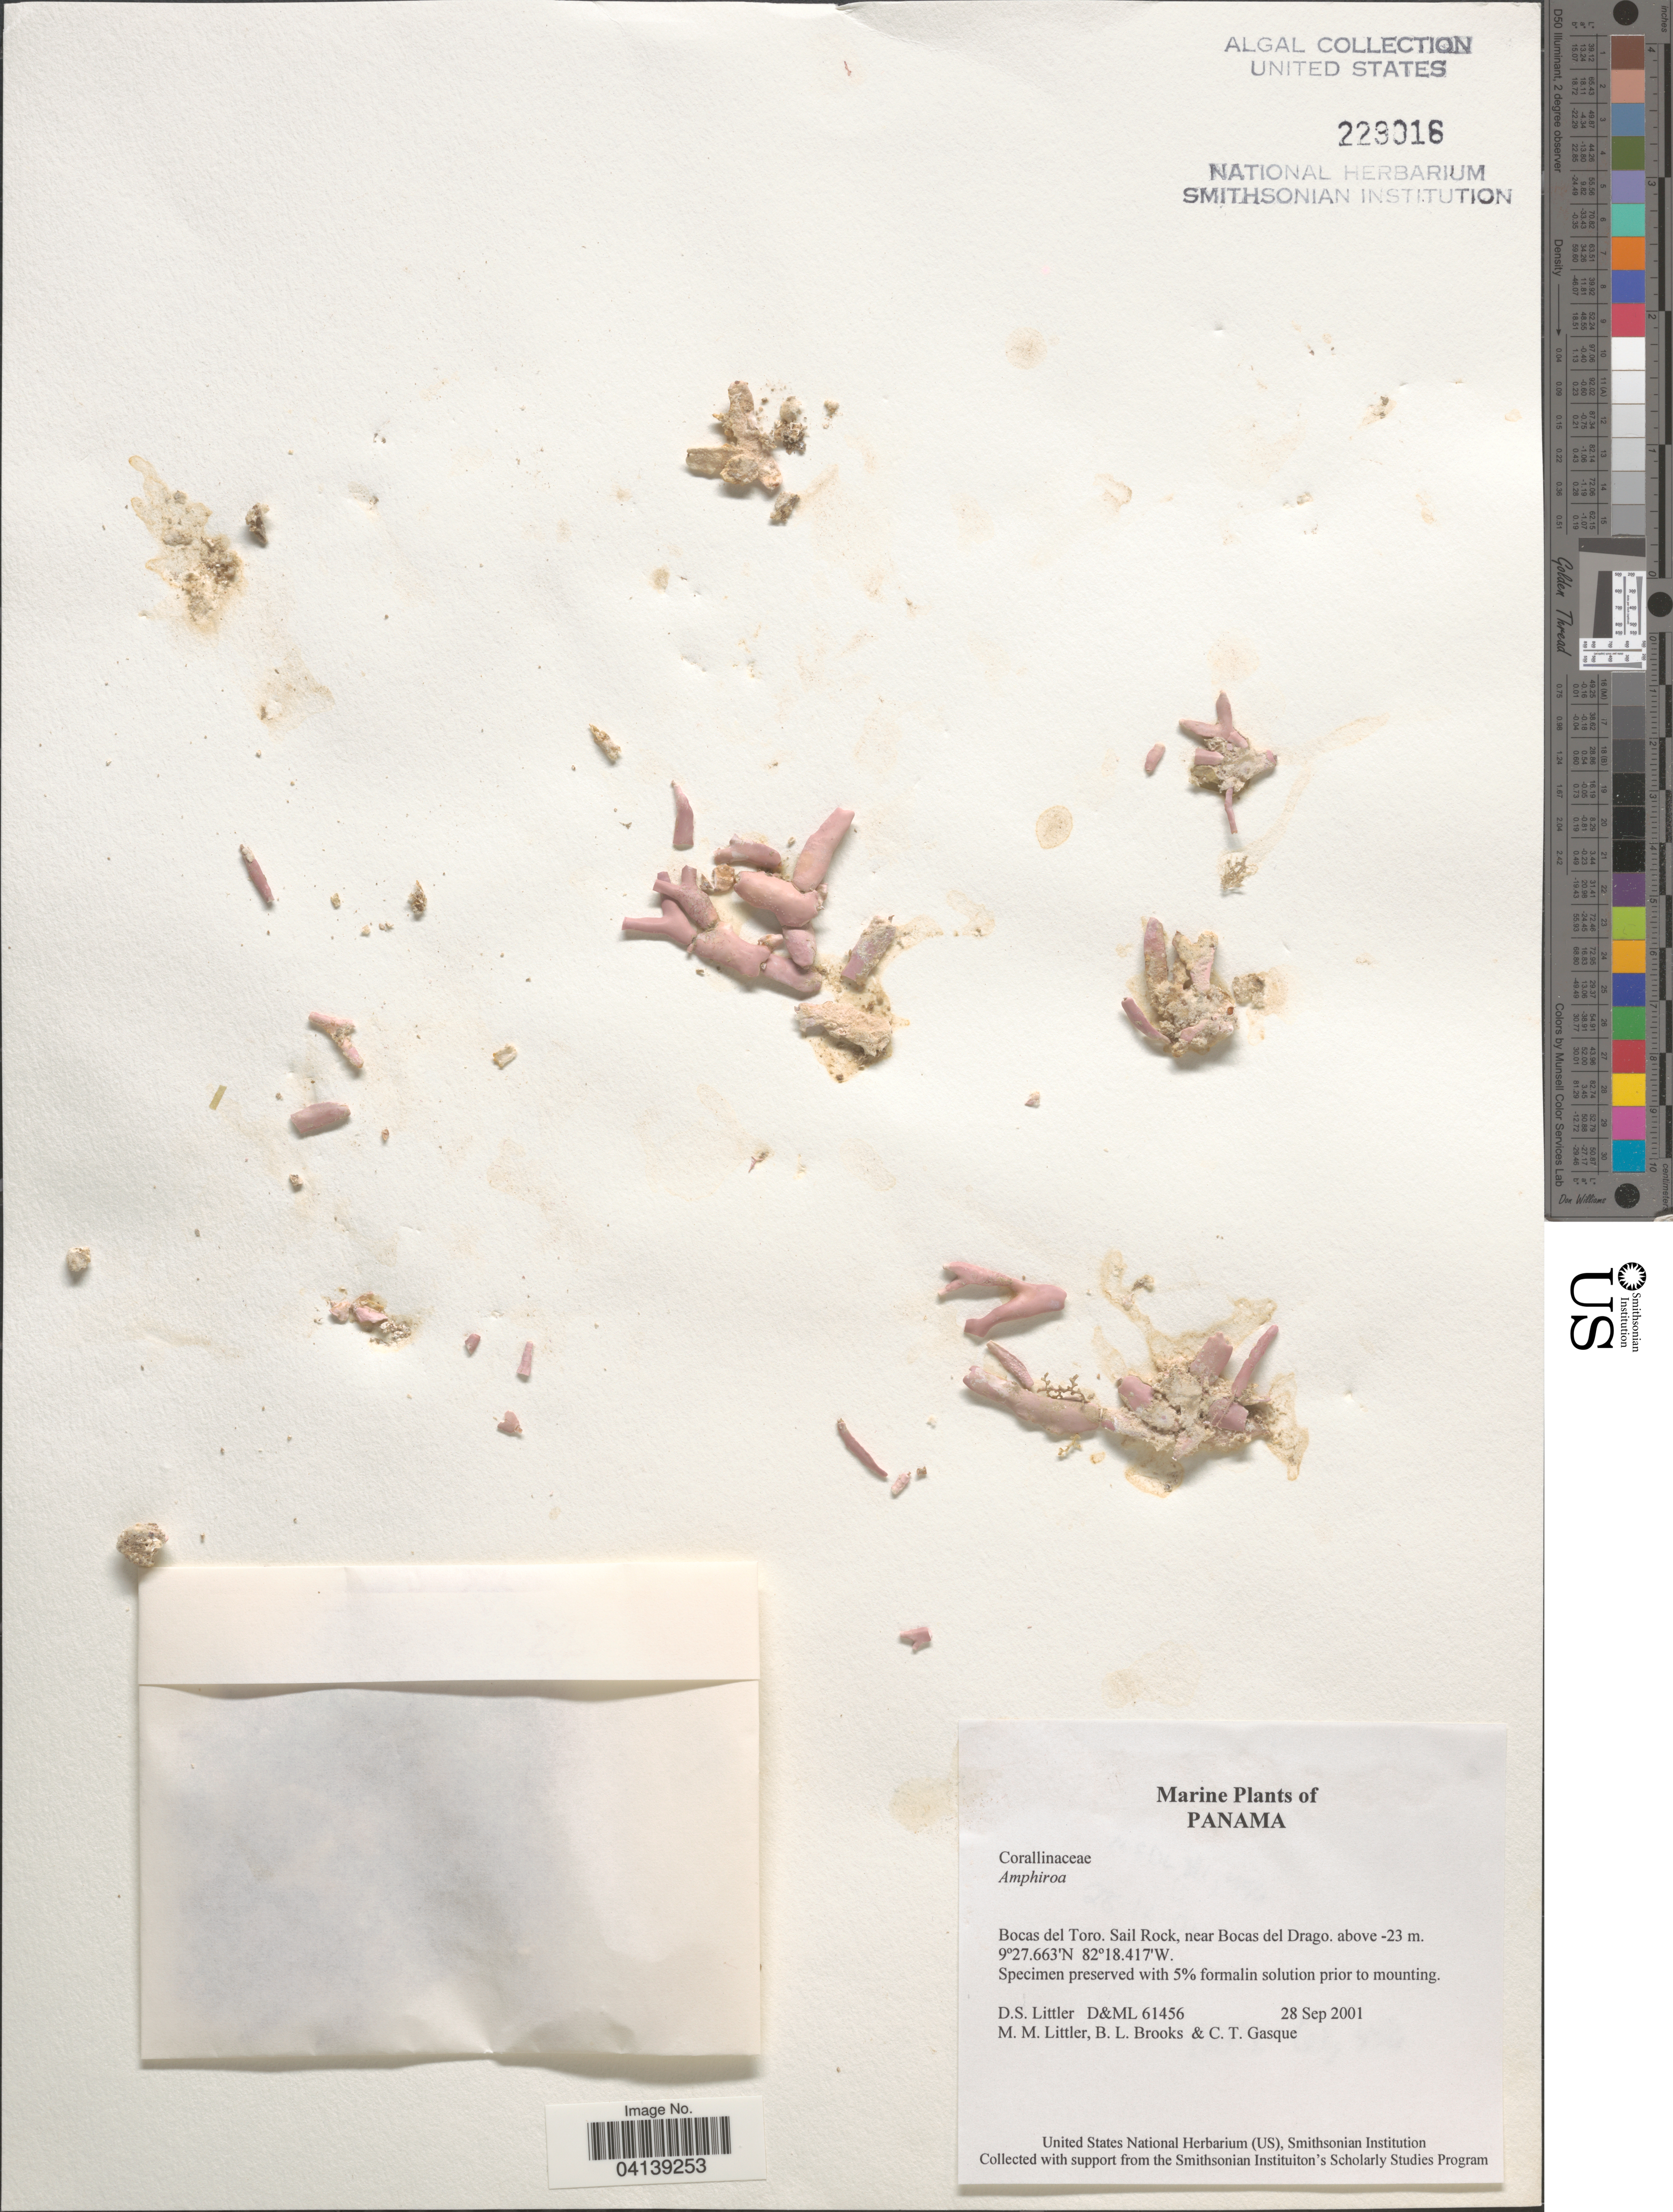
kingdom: Plantae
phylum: Rhodophyta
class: Florideophyceae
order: Corallinales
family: Lithophyllaceae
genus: Amphiroa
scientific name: Amphiroa sp.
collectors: D. S. Littler, B. Brooks & C. Gasque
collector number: D&ML61456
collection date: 2001-09-28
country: Panama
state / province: Bocas del Toro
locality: Sail Rock, near Bocas del Drago.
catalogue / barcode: US 229016